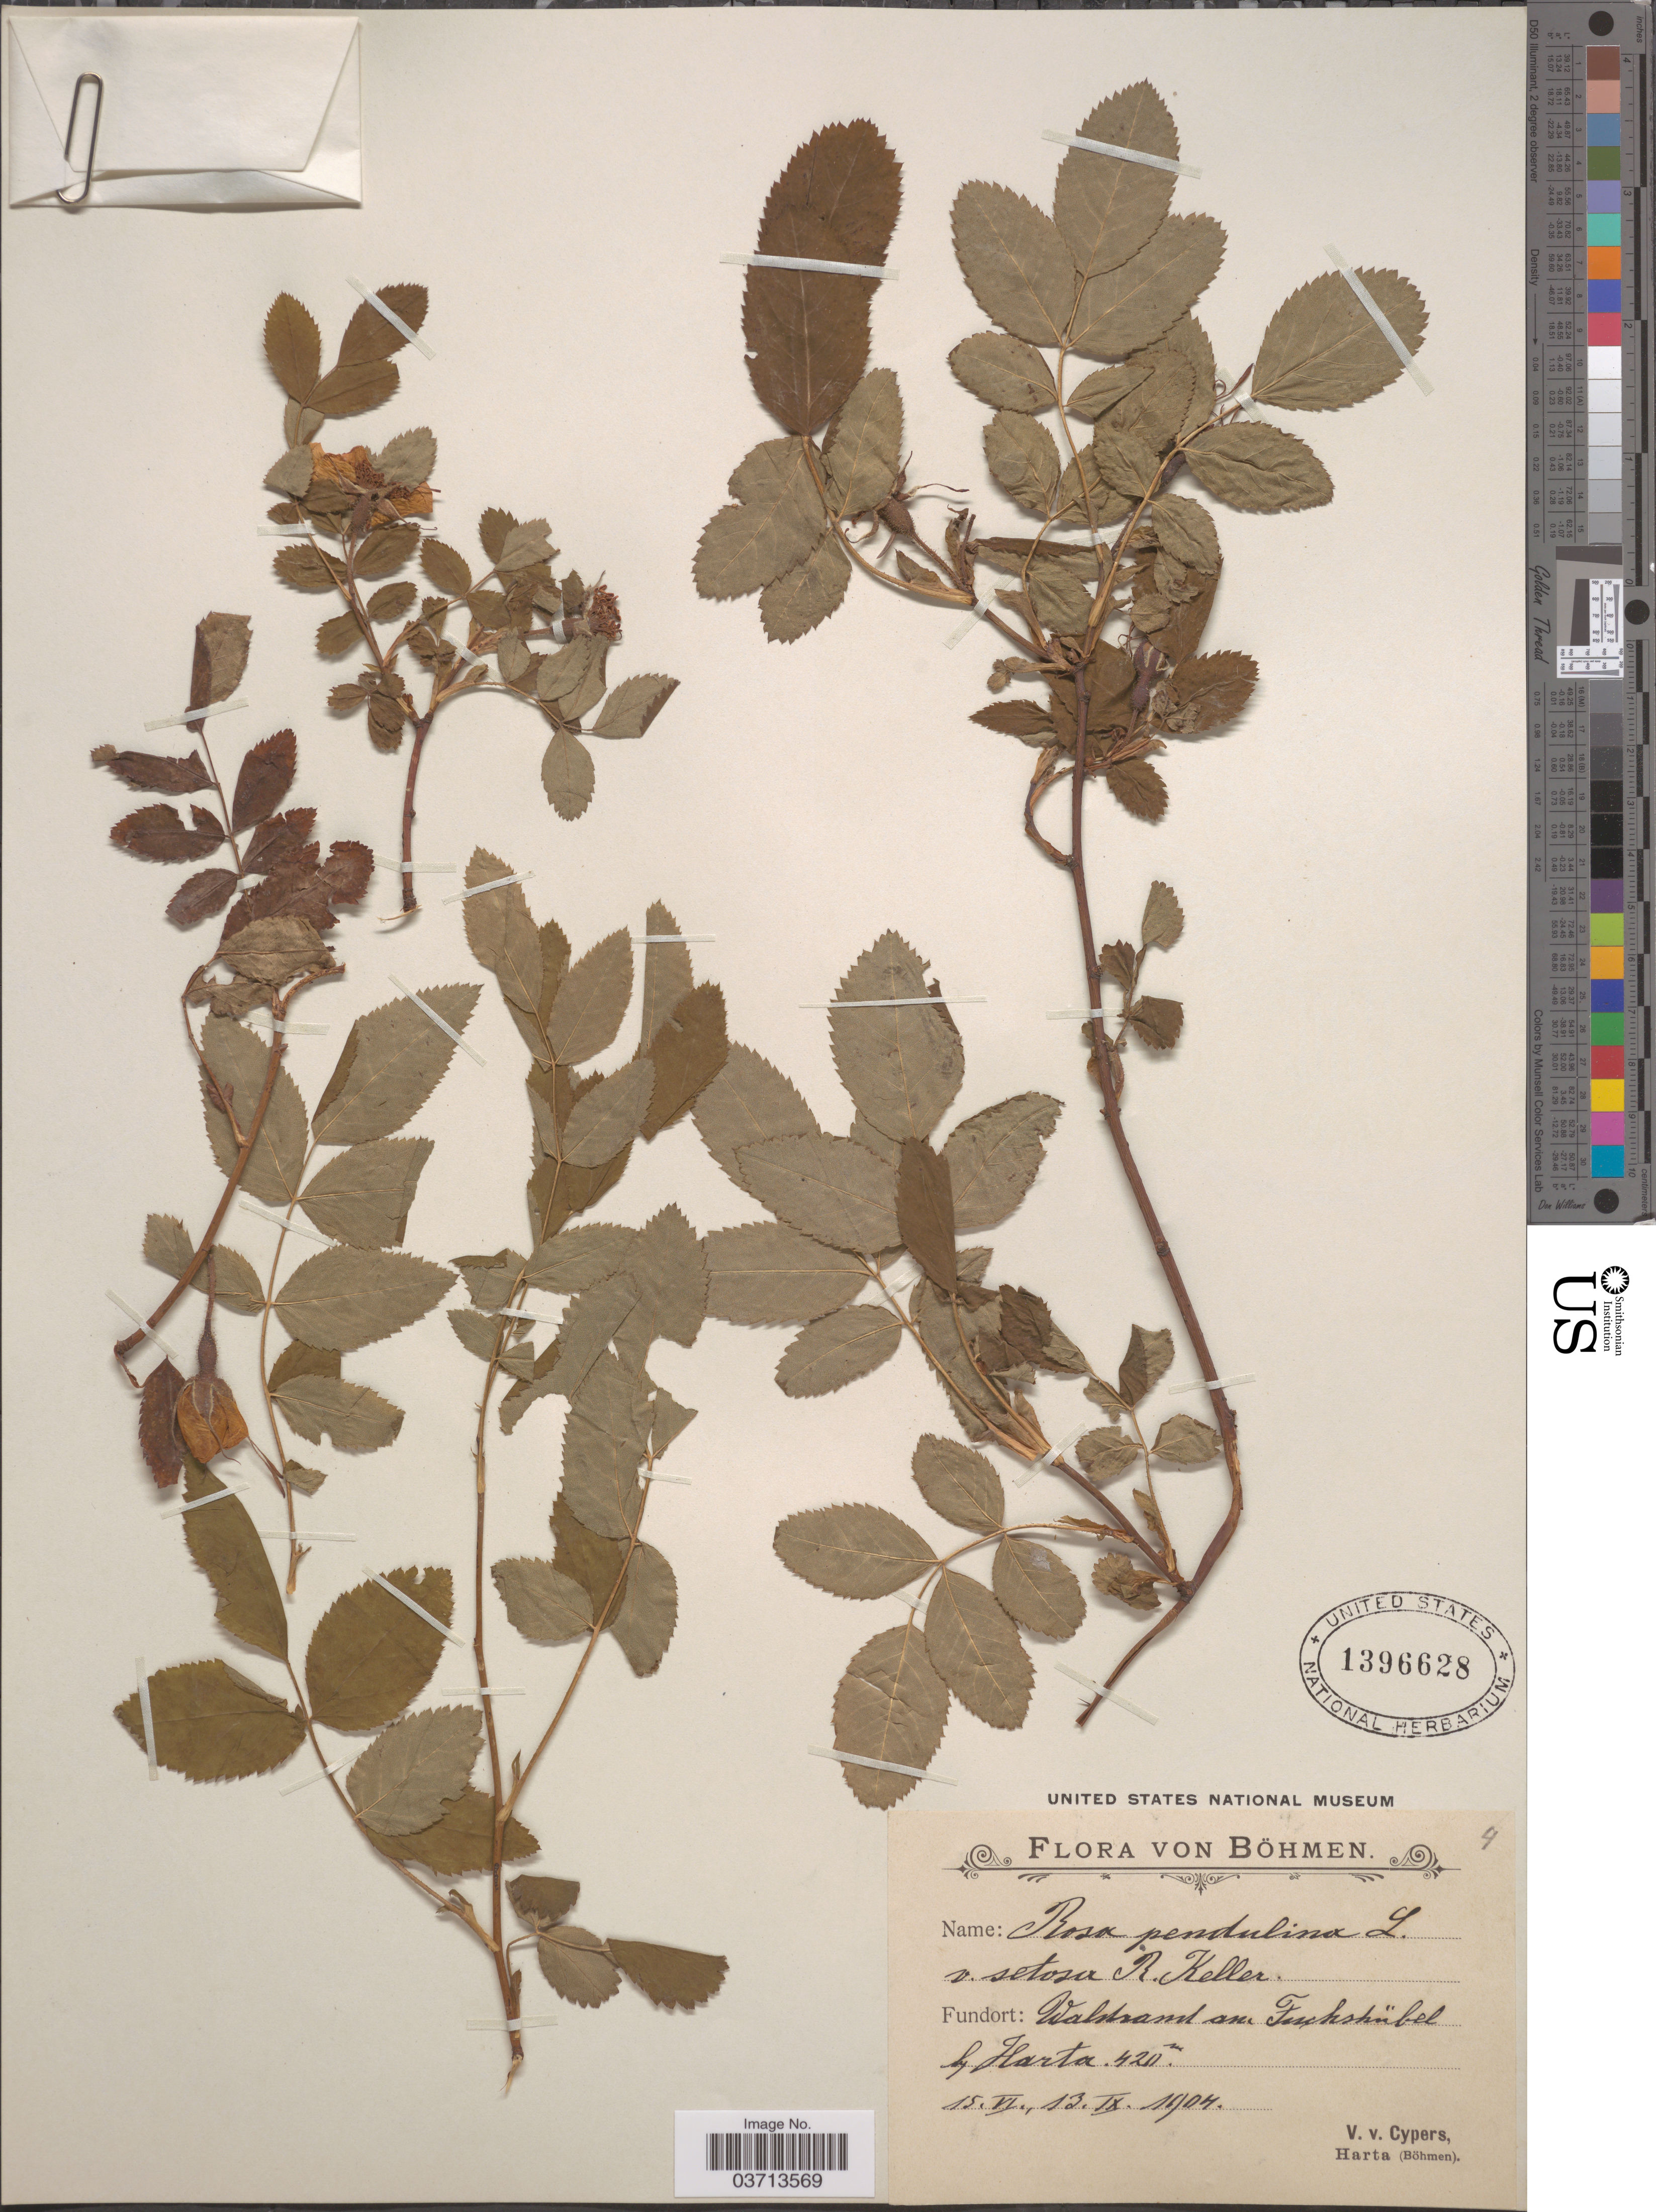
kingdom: Plantae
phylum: Tracheophyta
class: Magnoliopsida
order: Rosales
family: Rosaceae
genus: Rosa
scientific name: Rosa pendulina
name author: L.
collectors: V. Cypers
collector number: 4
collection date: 1904-06-15/1904-09-13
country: Czechia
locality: Böhmen. Walstrand am Fuchshübel ly Harta. [interpreted]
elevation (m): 420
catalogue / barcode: US 1396628